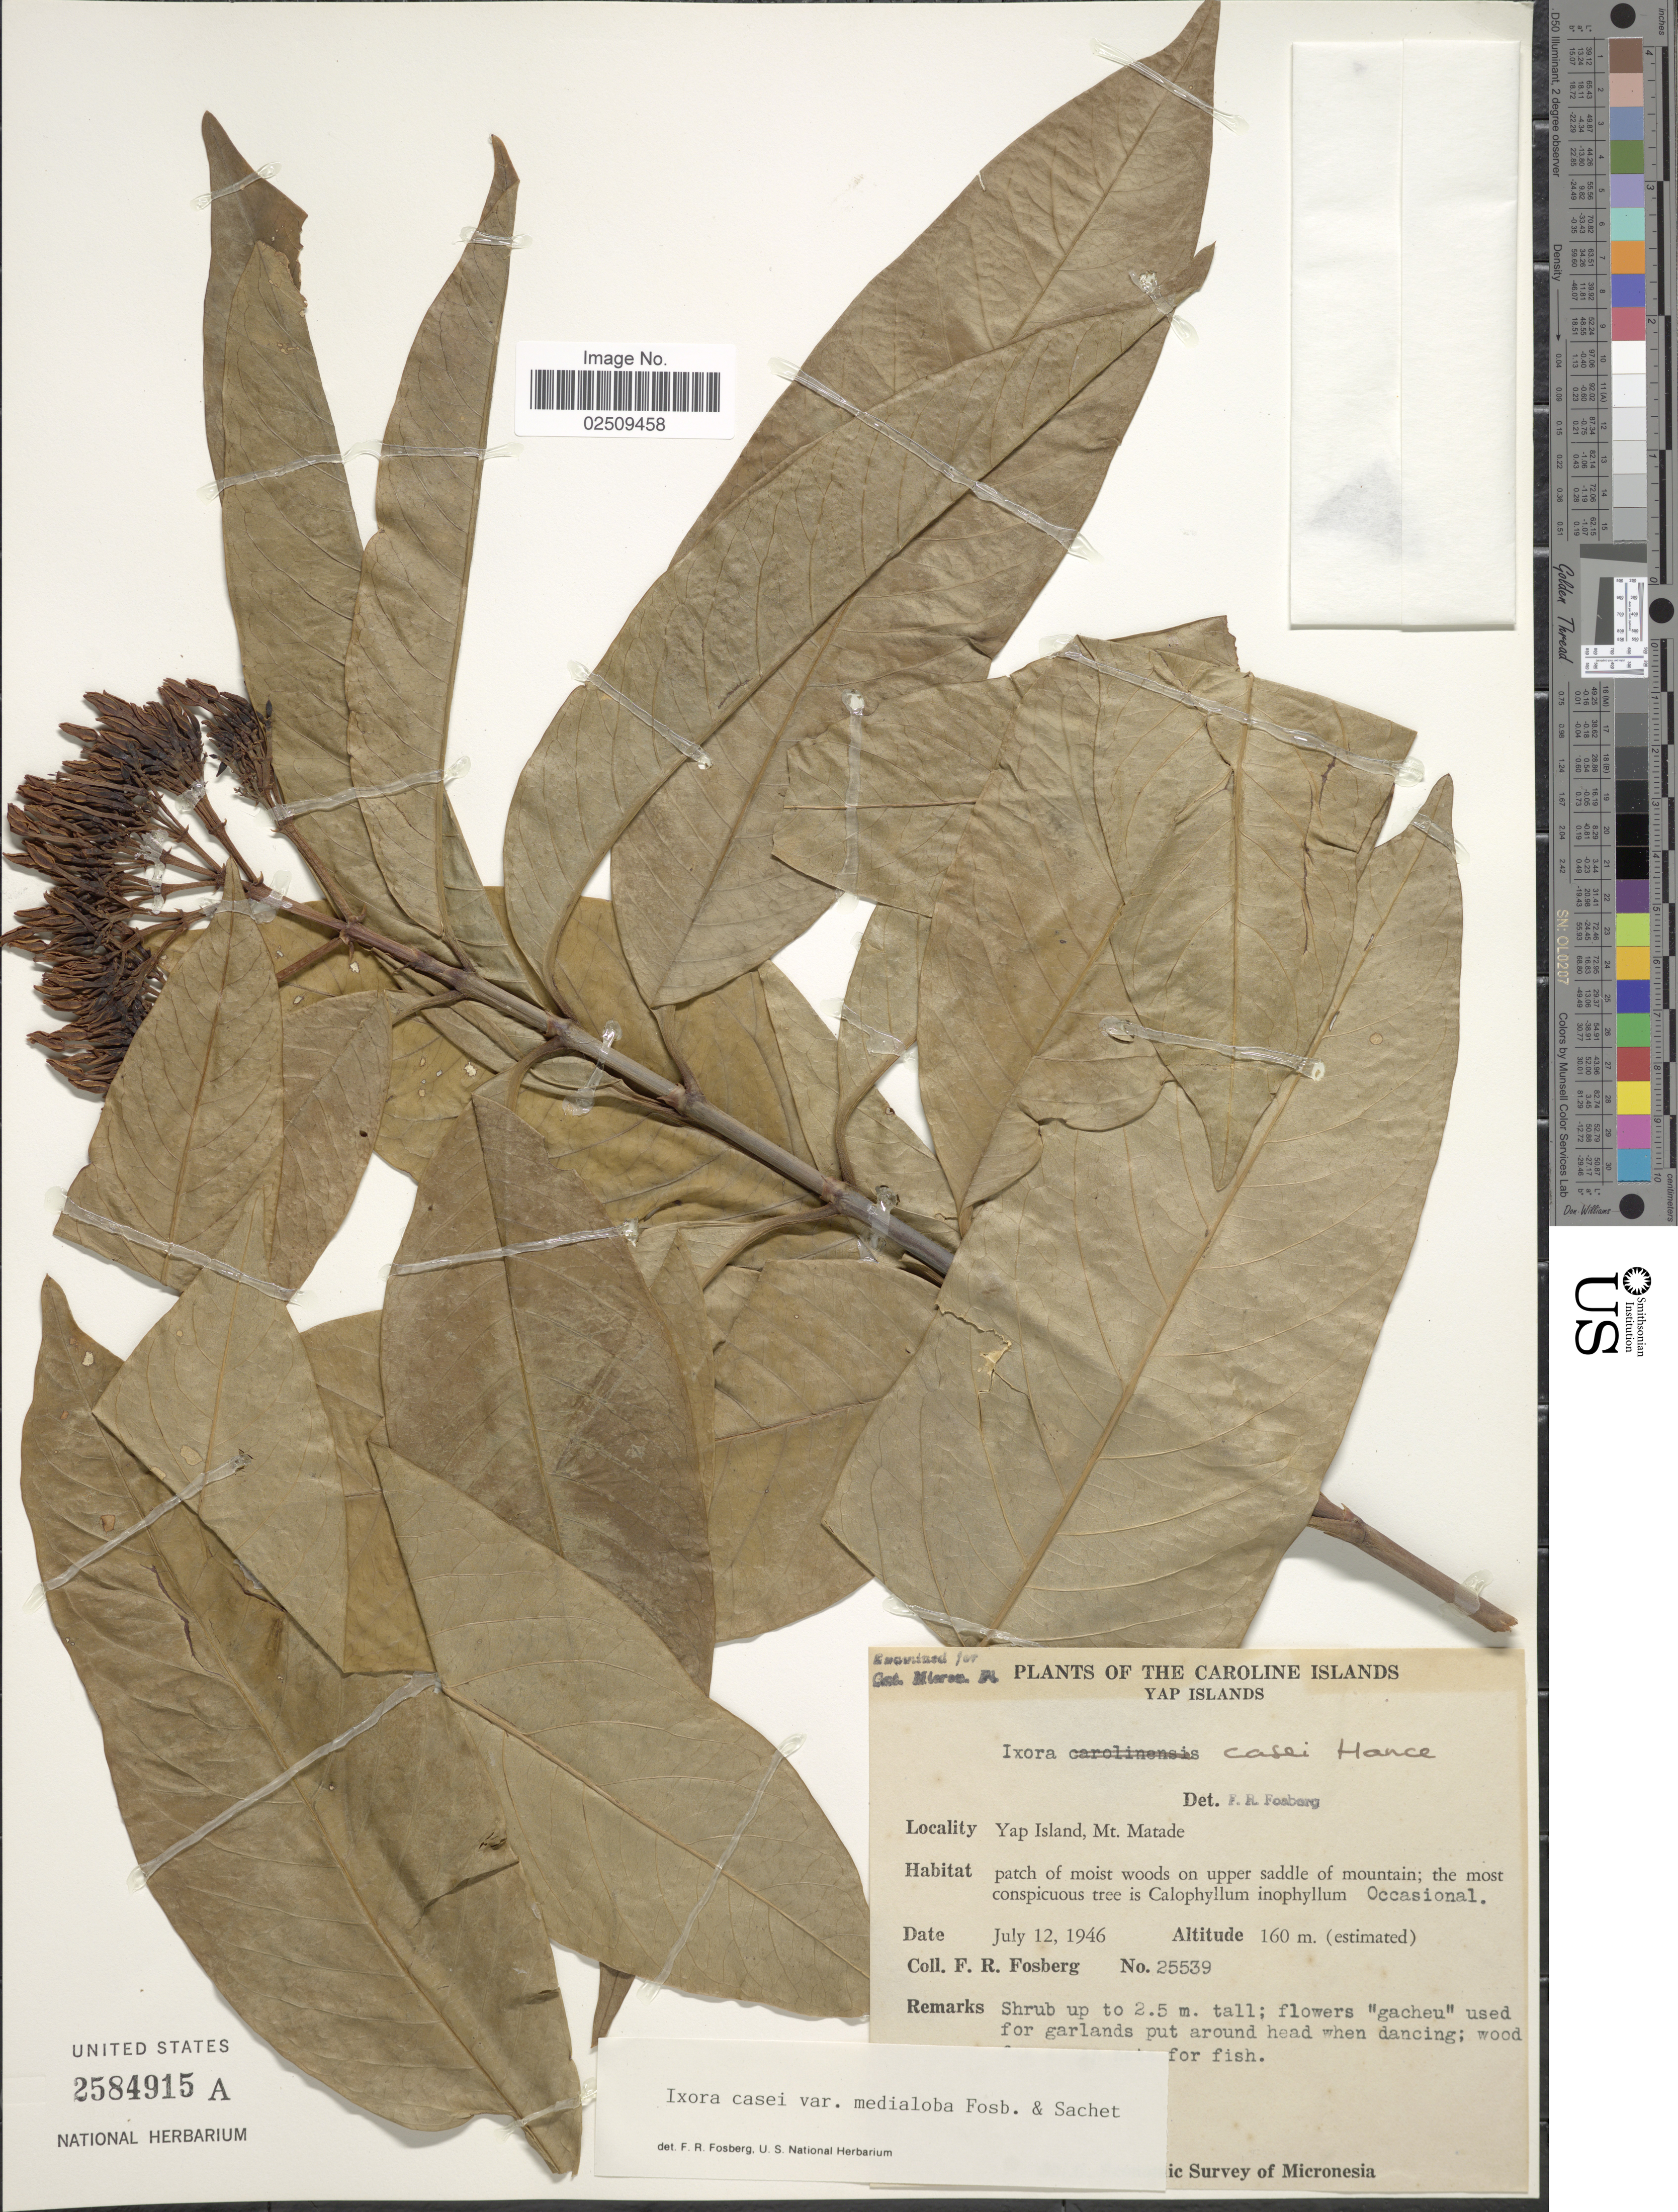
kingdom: Plantae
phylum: Tracheophyta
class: Magnoliopsida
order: Gentianales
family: Rubiaceae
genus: Ixora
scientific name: Ixora casei var. medialoba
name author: Fosberg & Sachet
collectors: F. R. Fosberg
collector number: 25539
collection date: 1946-07-12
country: Micronesia, Federated States of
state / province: Yap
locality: The Caroline Islands, Yap Islands, Mt Matade, patch of moist woods on upper saddle of mountain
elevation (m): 160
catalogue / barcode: US 2584915A